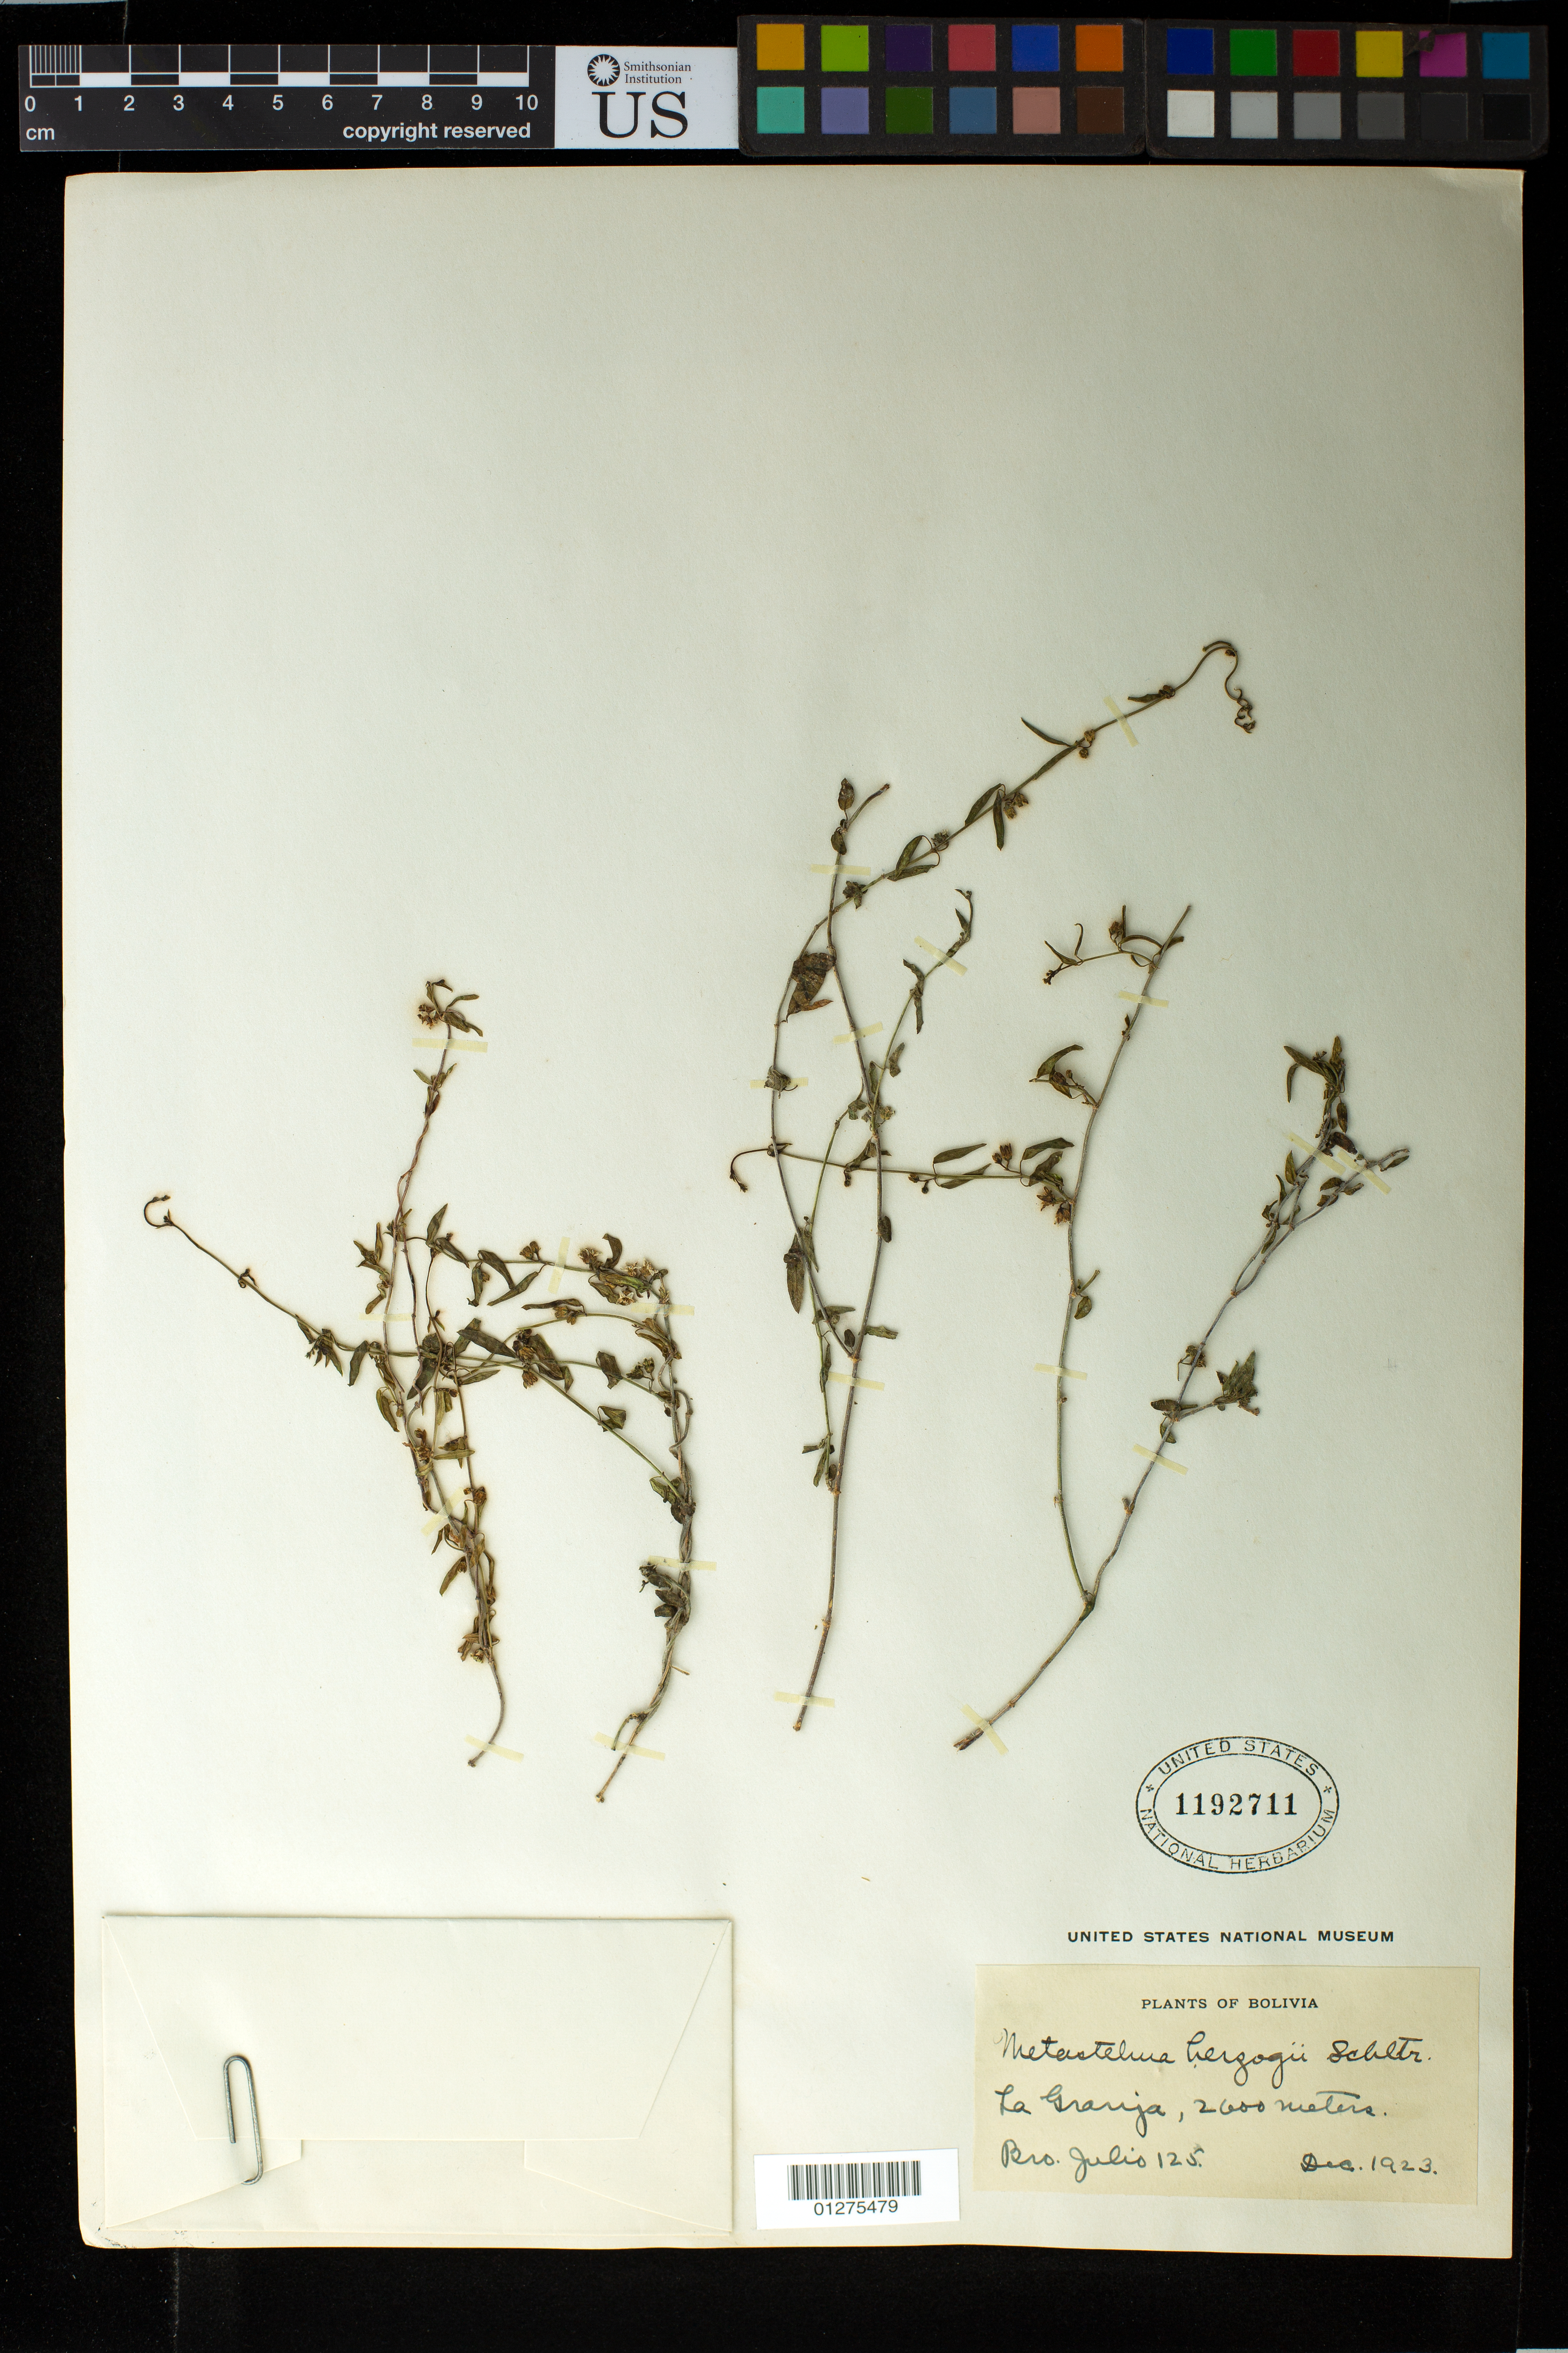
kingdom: Plantae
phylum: Tracheophyta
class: Magnoliopsida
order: Gentianales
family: Apocynaceae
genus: Metastelma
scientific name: Metastelma herzogii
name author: Schltr.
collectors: Bro. Julio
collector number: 125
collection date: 1923-12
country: Bolivia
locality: La Grauja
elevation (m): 2600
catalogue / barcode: US 1192711